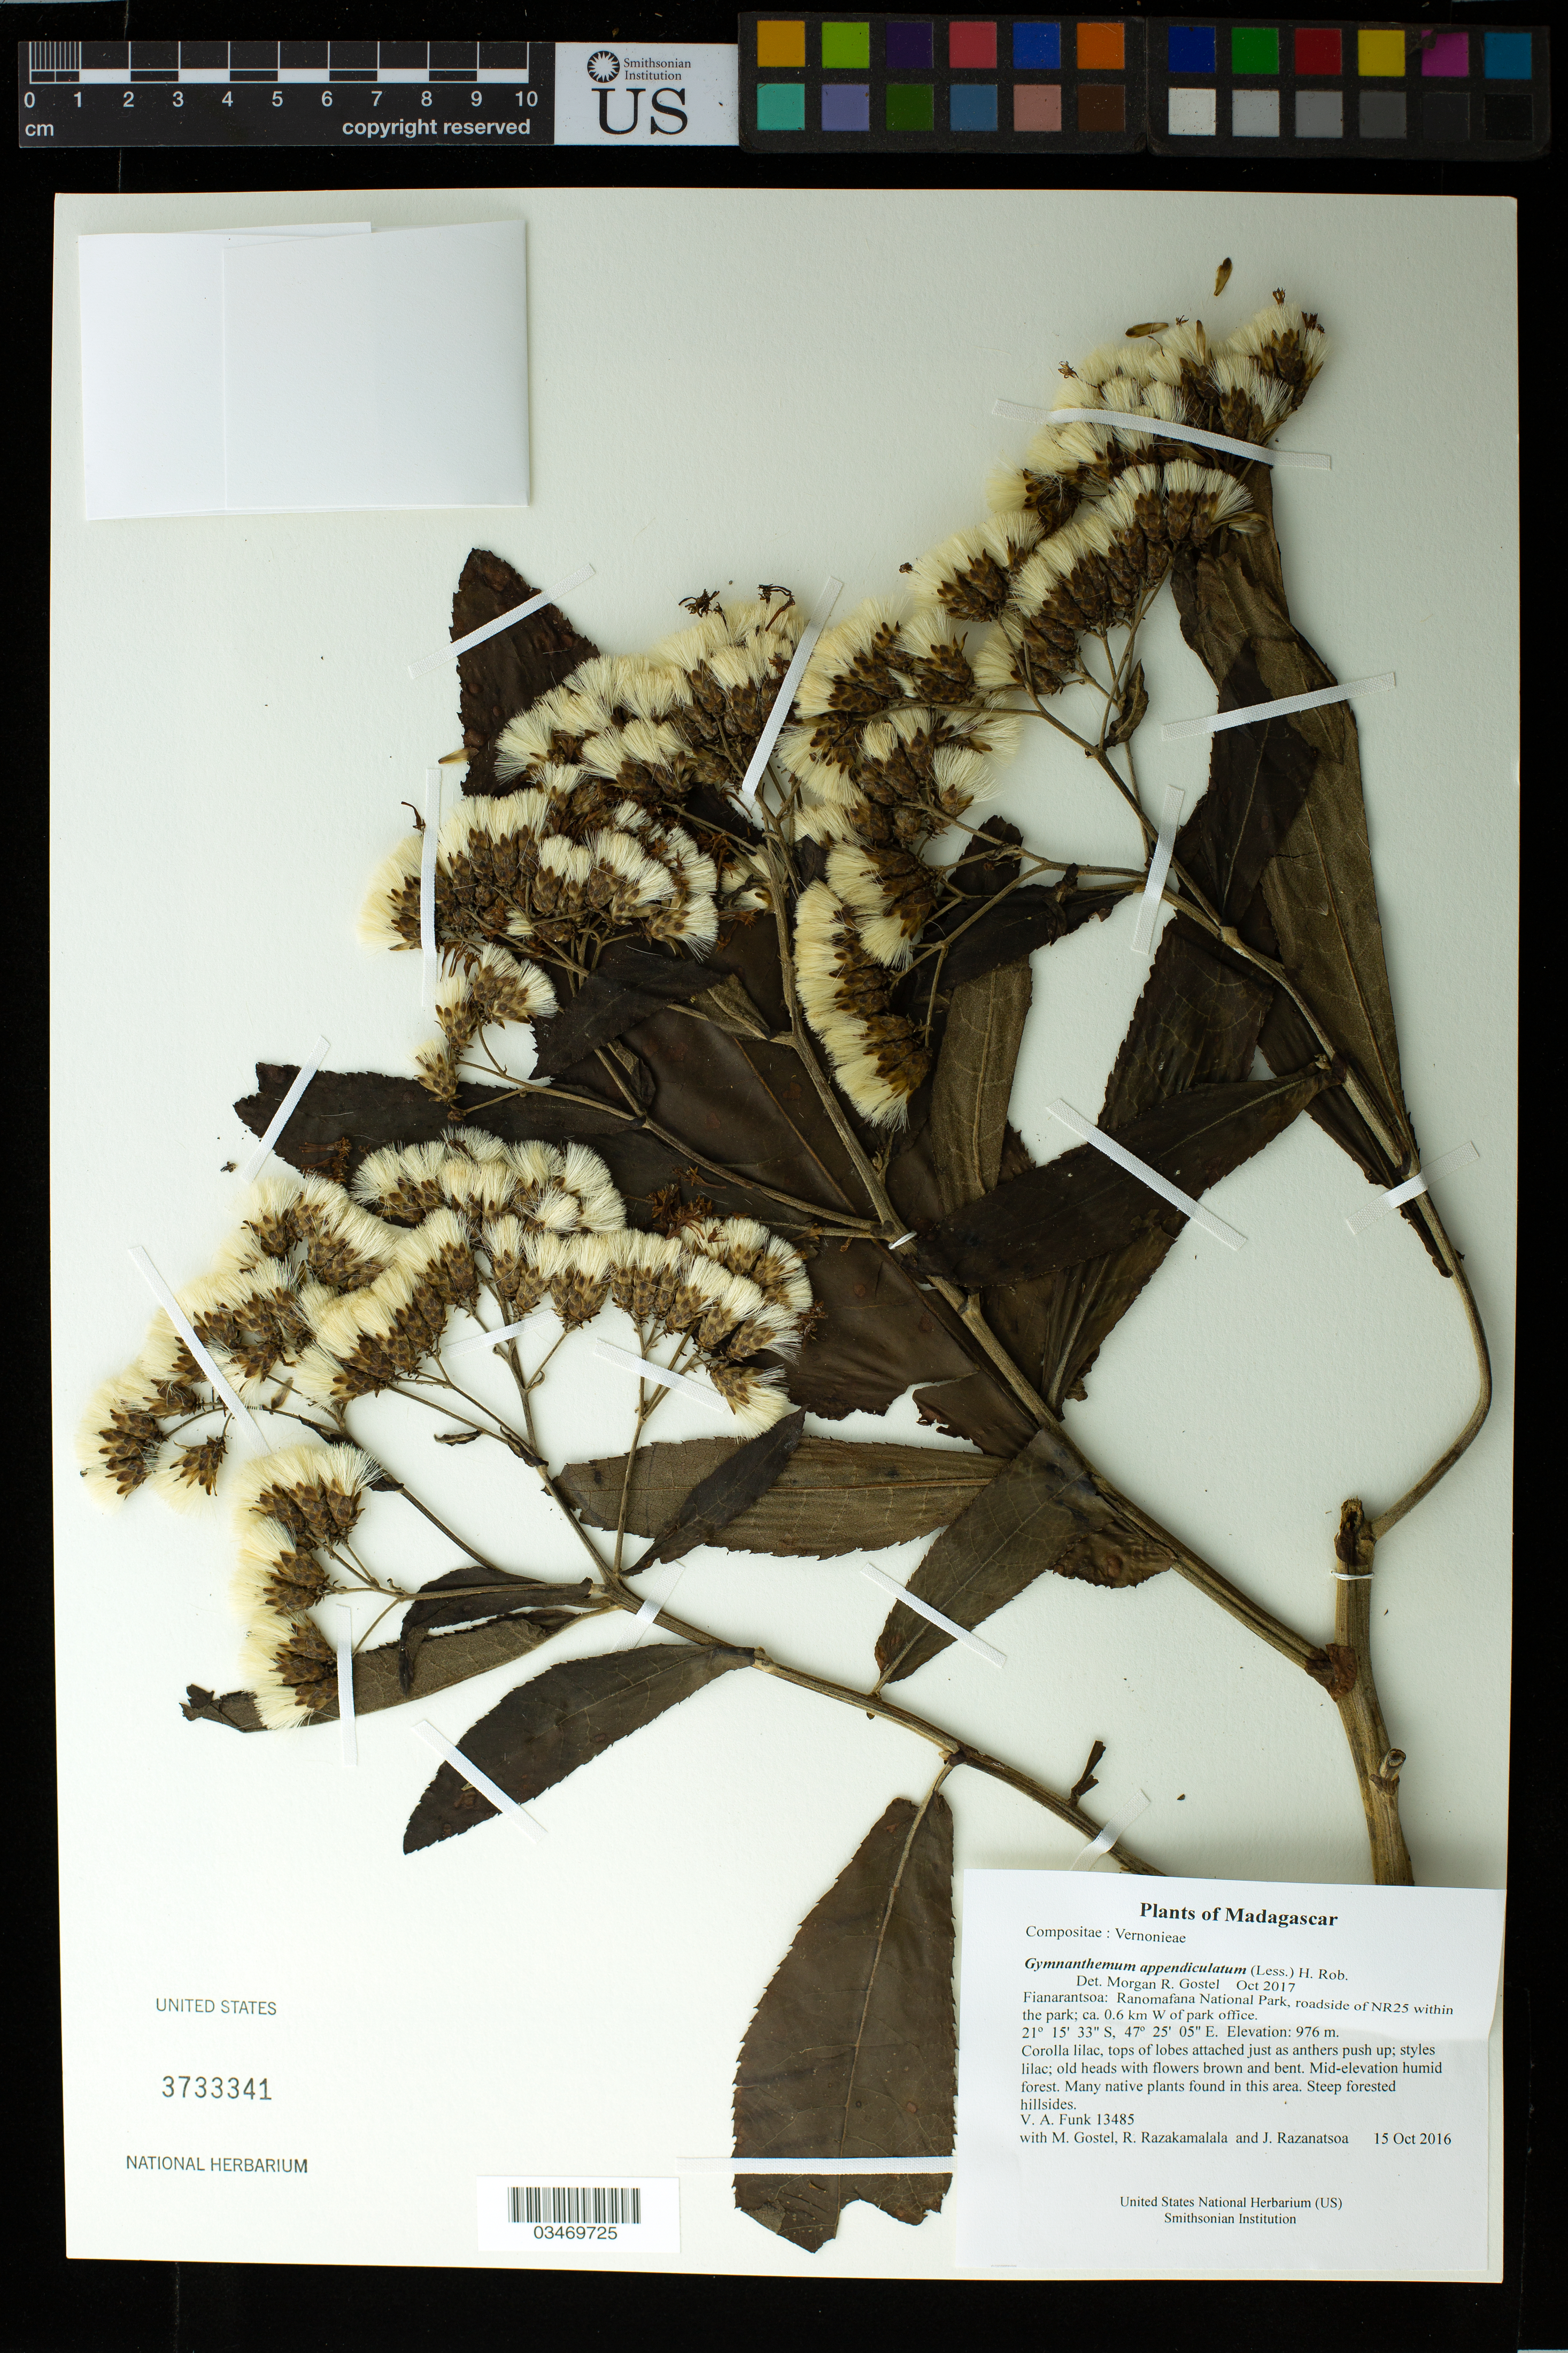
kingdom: Plantae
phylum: Tracheophyta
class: Magnoliopsida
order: Asterales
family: Asteraceae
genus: Gymnanthemum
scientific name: Gymnanthemum appendiculatum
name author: (Less.) H. Rob.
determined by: Gostel, M. R.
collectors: M. R. Gostel, R. Razakamalala & J. Razanatsoa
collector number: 13485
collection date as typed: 15 Oct 2016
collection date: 2016-10-15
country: Madagascar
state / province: Vatovavy Fitovinany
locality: Ranomafana National Park, roadside of NR25 within the park; ca. 0.6 km W of park office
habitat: Mid-elevation humid forest. Many native plants found in this area. Steep forested hillsides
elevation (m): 976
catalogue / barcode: US 3733341